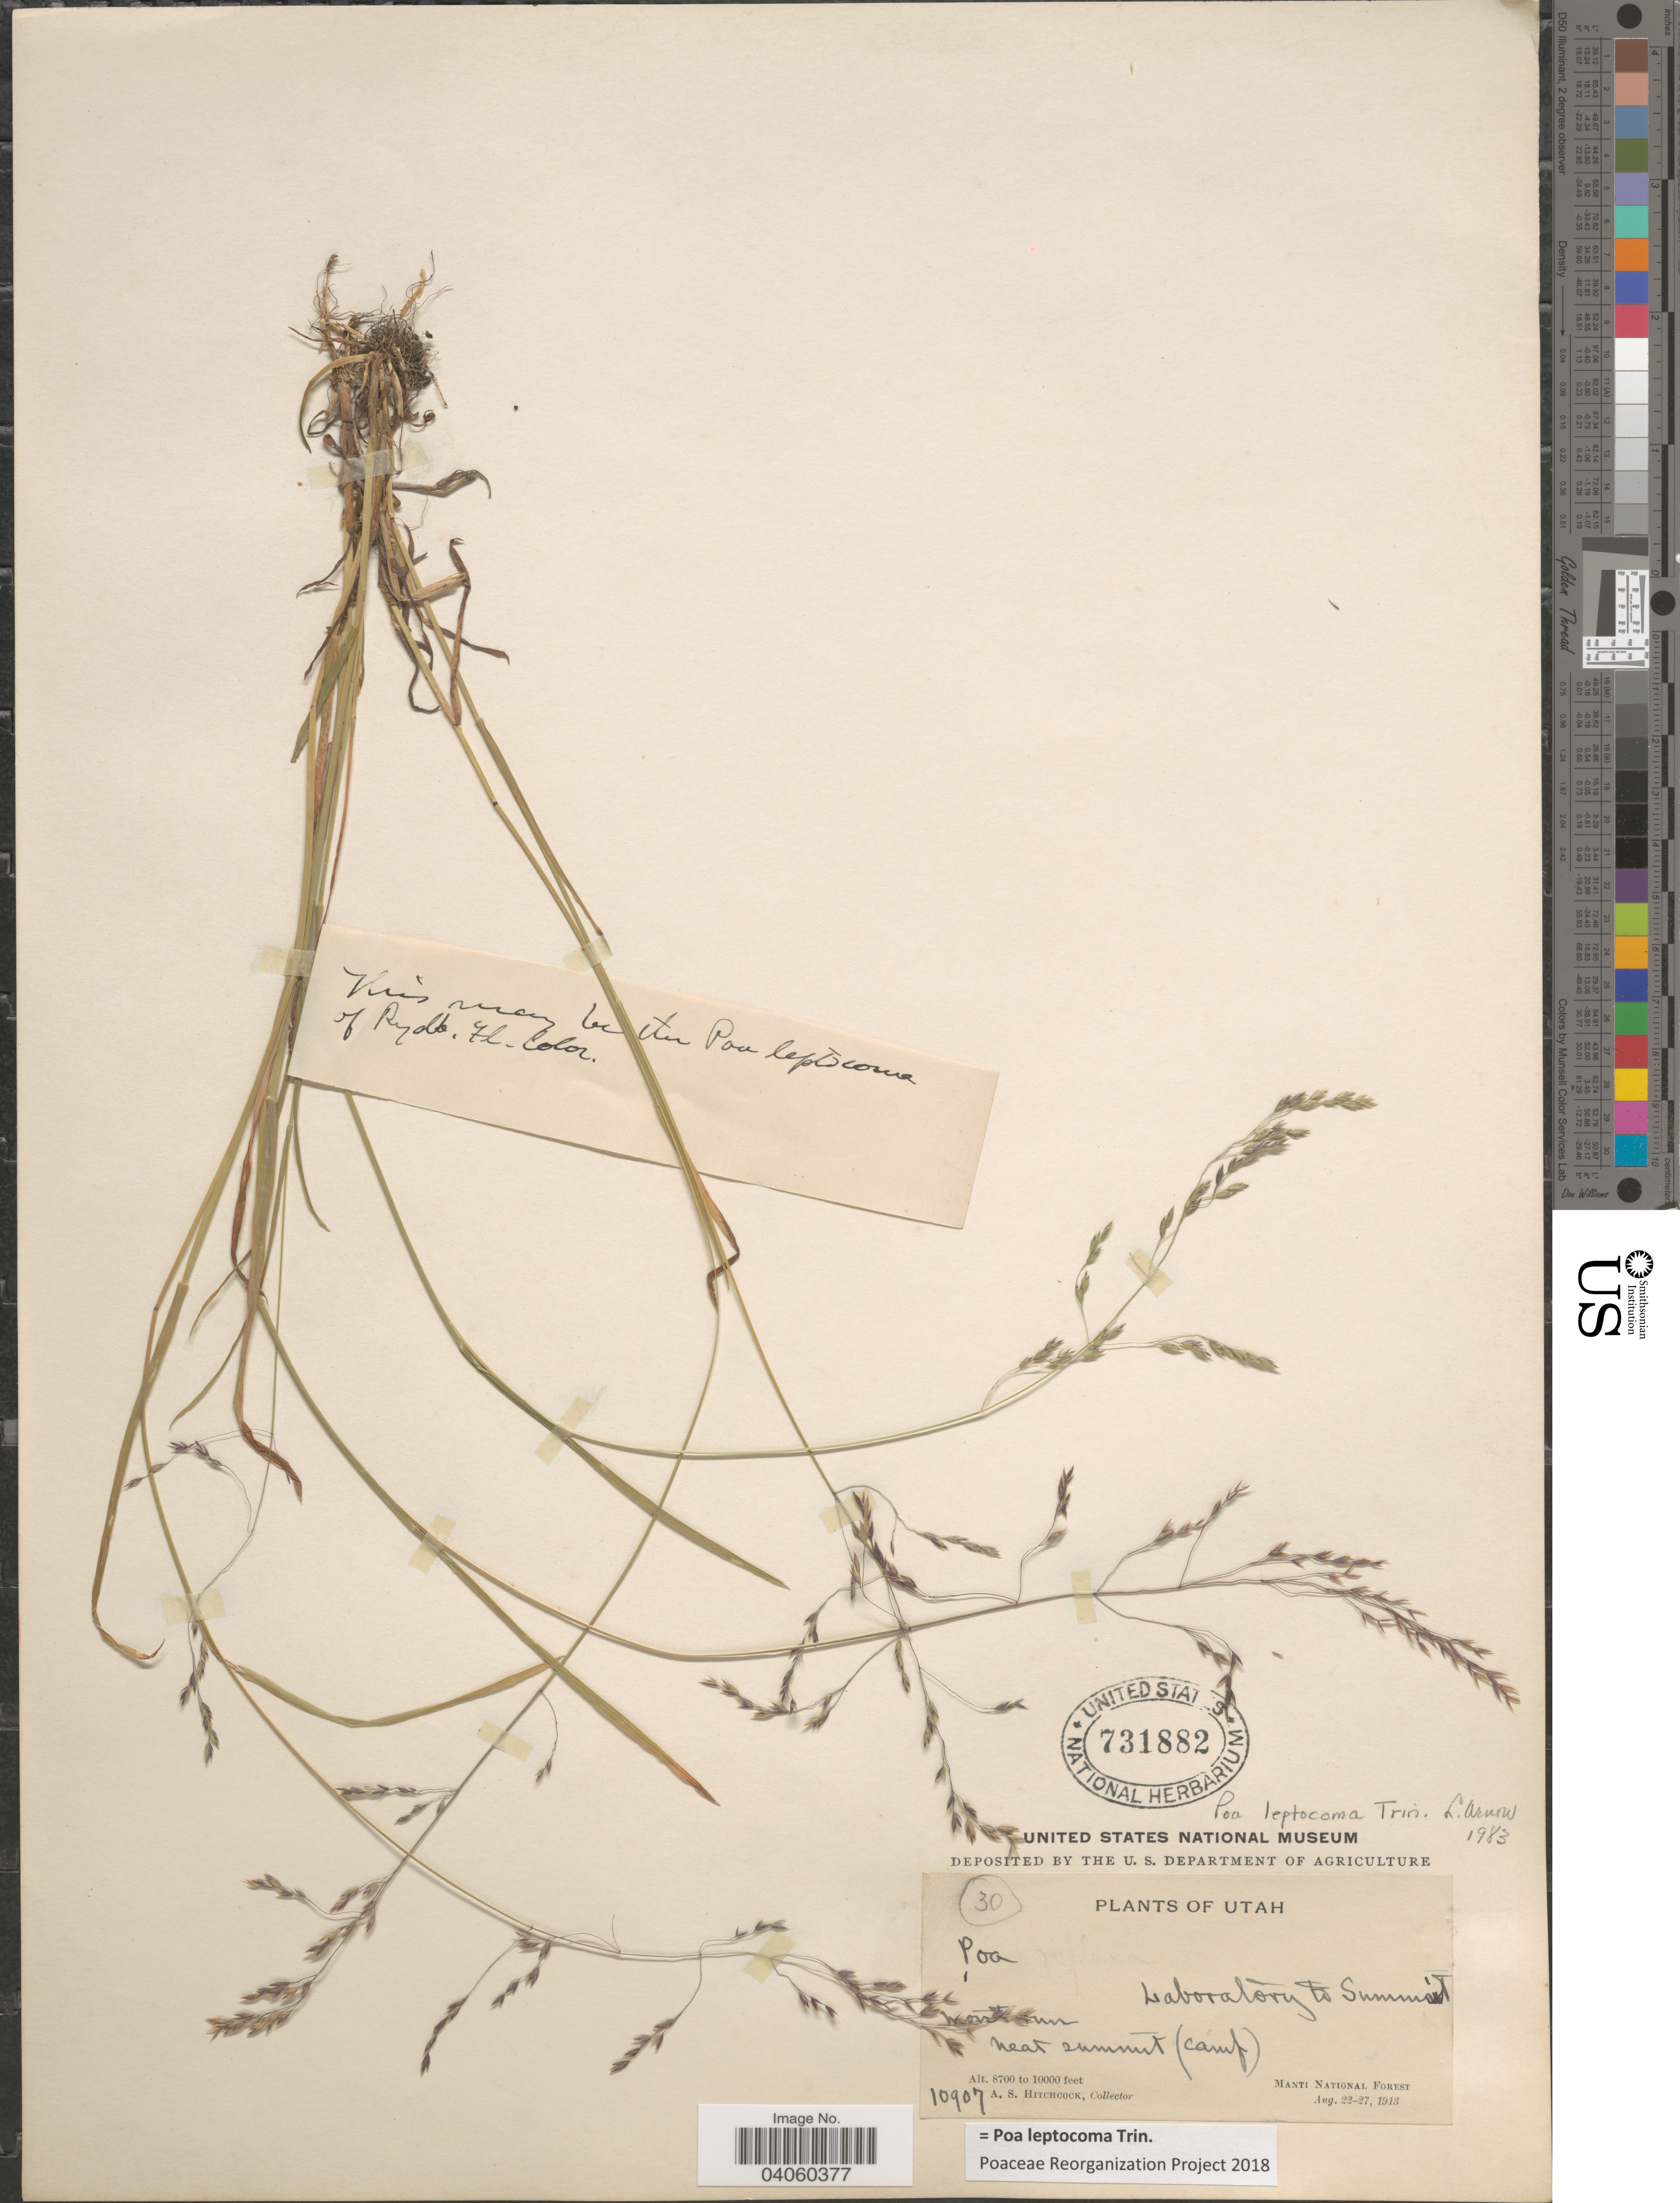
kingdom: Plantae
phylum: Tracheophyta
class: Liliopsida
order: Poales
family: Poaceae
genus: Poa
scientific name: Poa leptocoma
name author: Trin.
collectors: A. S. Hitchcock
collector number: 10907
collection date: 1913-08-22/1913-08-27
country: United States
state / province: Utah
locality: Laboratory to Summit. Near summit (camp). Manti National Forest.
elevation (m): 2652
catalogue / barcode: US 731882